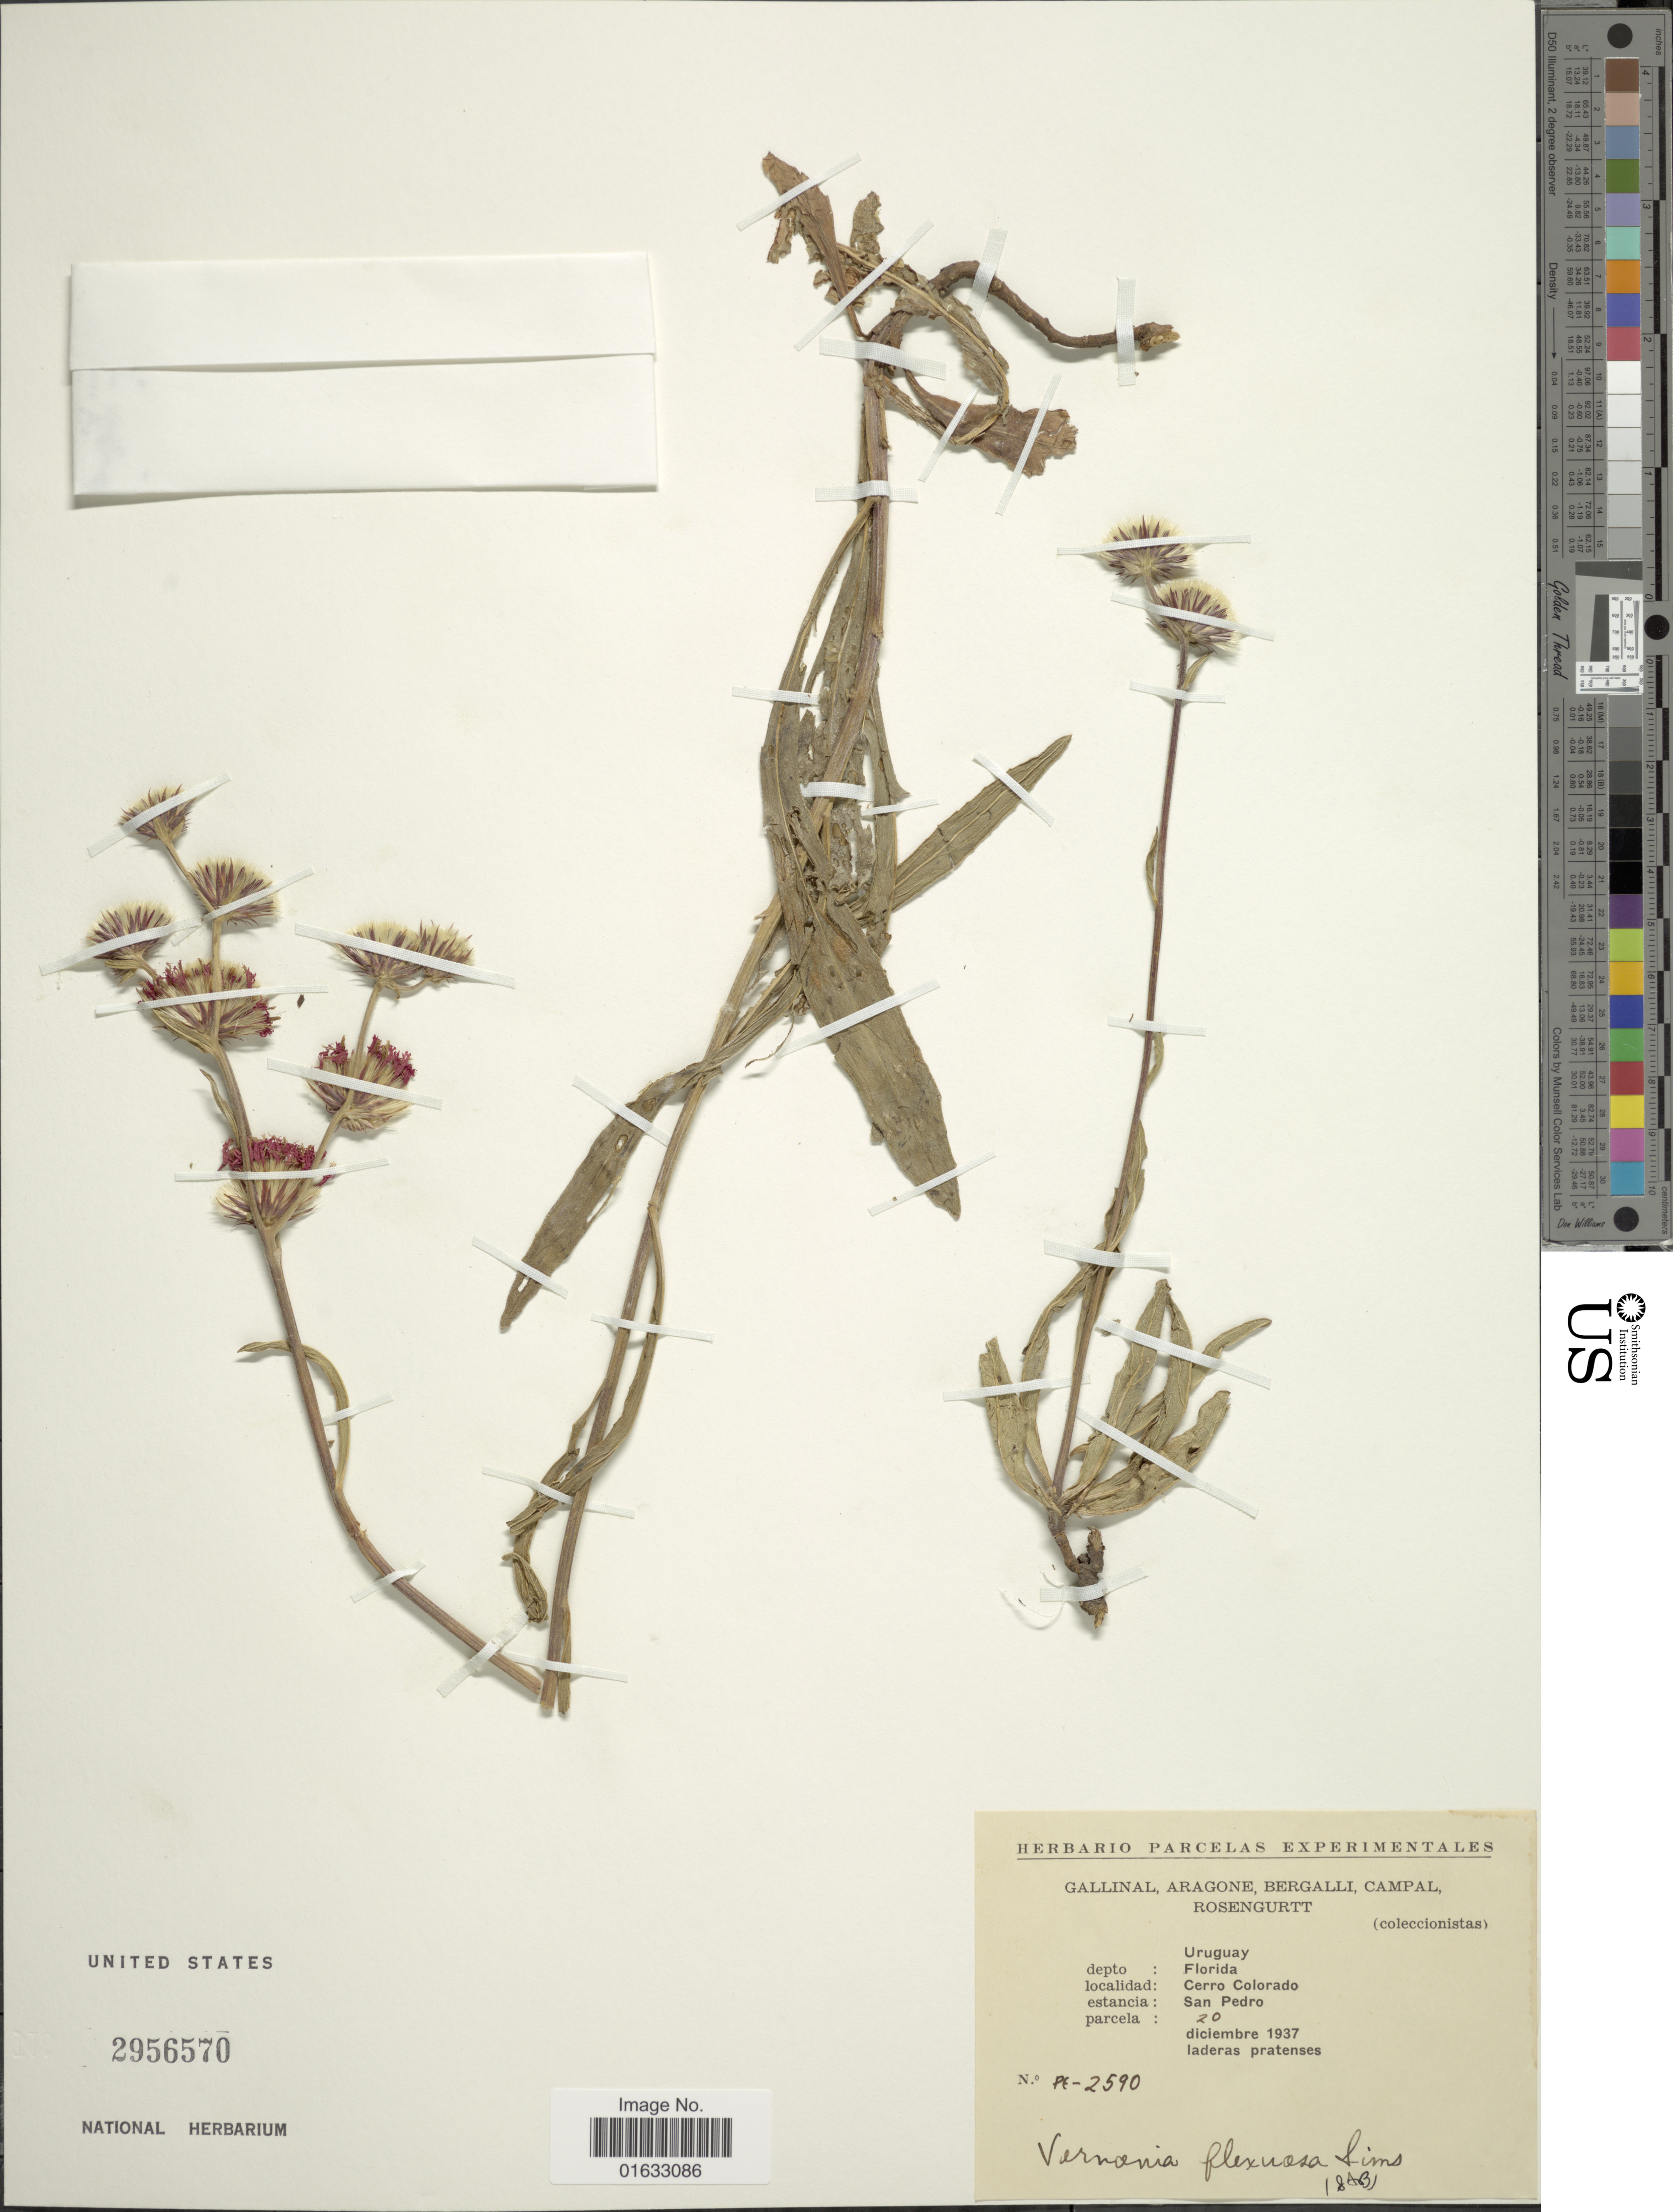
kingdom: Plantae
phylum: Tracheophyta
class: Magnoliopsida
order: Asterales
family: Asteraceae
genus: Chrysolaena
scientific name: Chrysolaena flexuosa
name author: (Sims) H. Rob.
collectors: -. Gallinal, -- Aragone, -- Bergalli, -- Campal & Rosengurtt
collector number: PT-2590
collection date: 1937-12-20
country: Uruguay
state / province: Florida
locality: Uruguay, Dept.: Florida, Cerro Colorado, Estancia: San Pedro.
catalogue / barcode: US 2956570